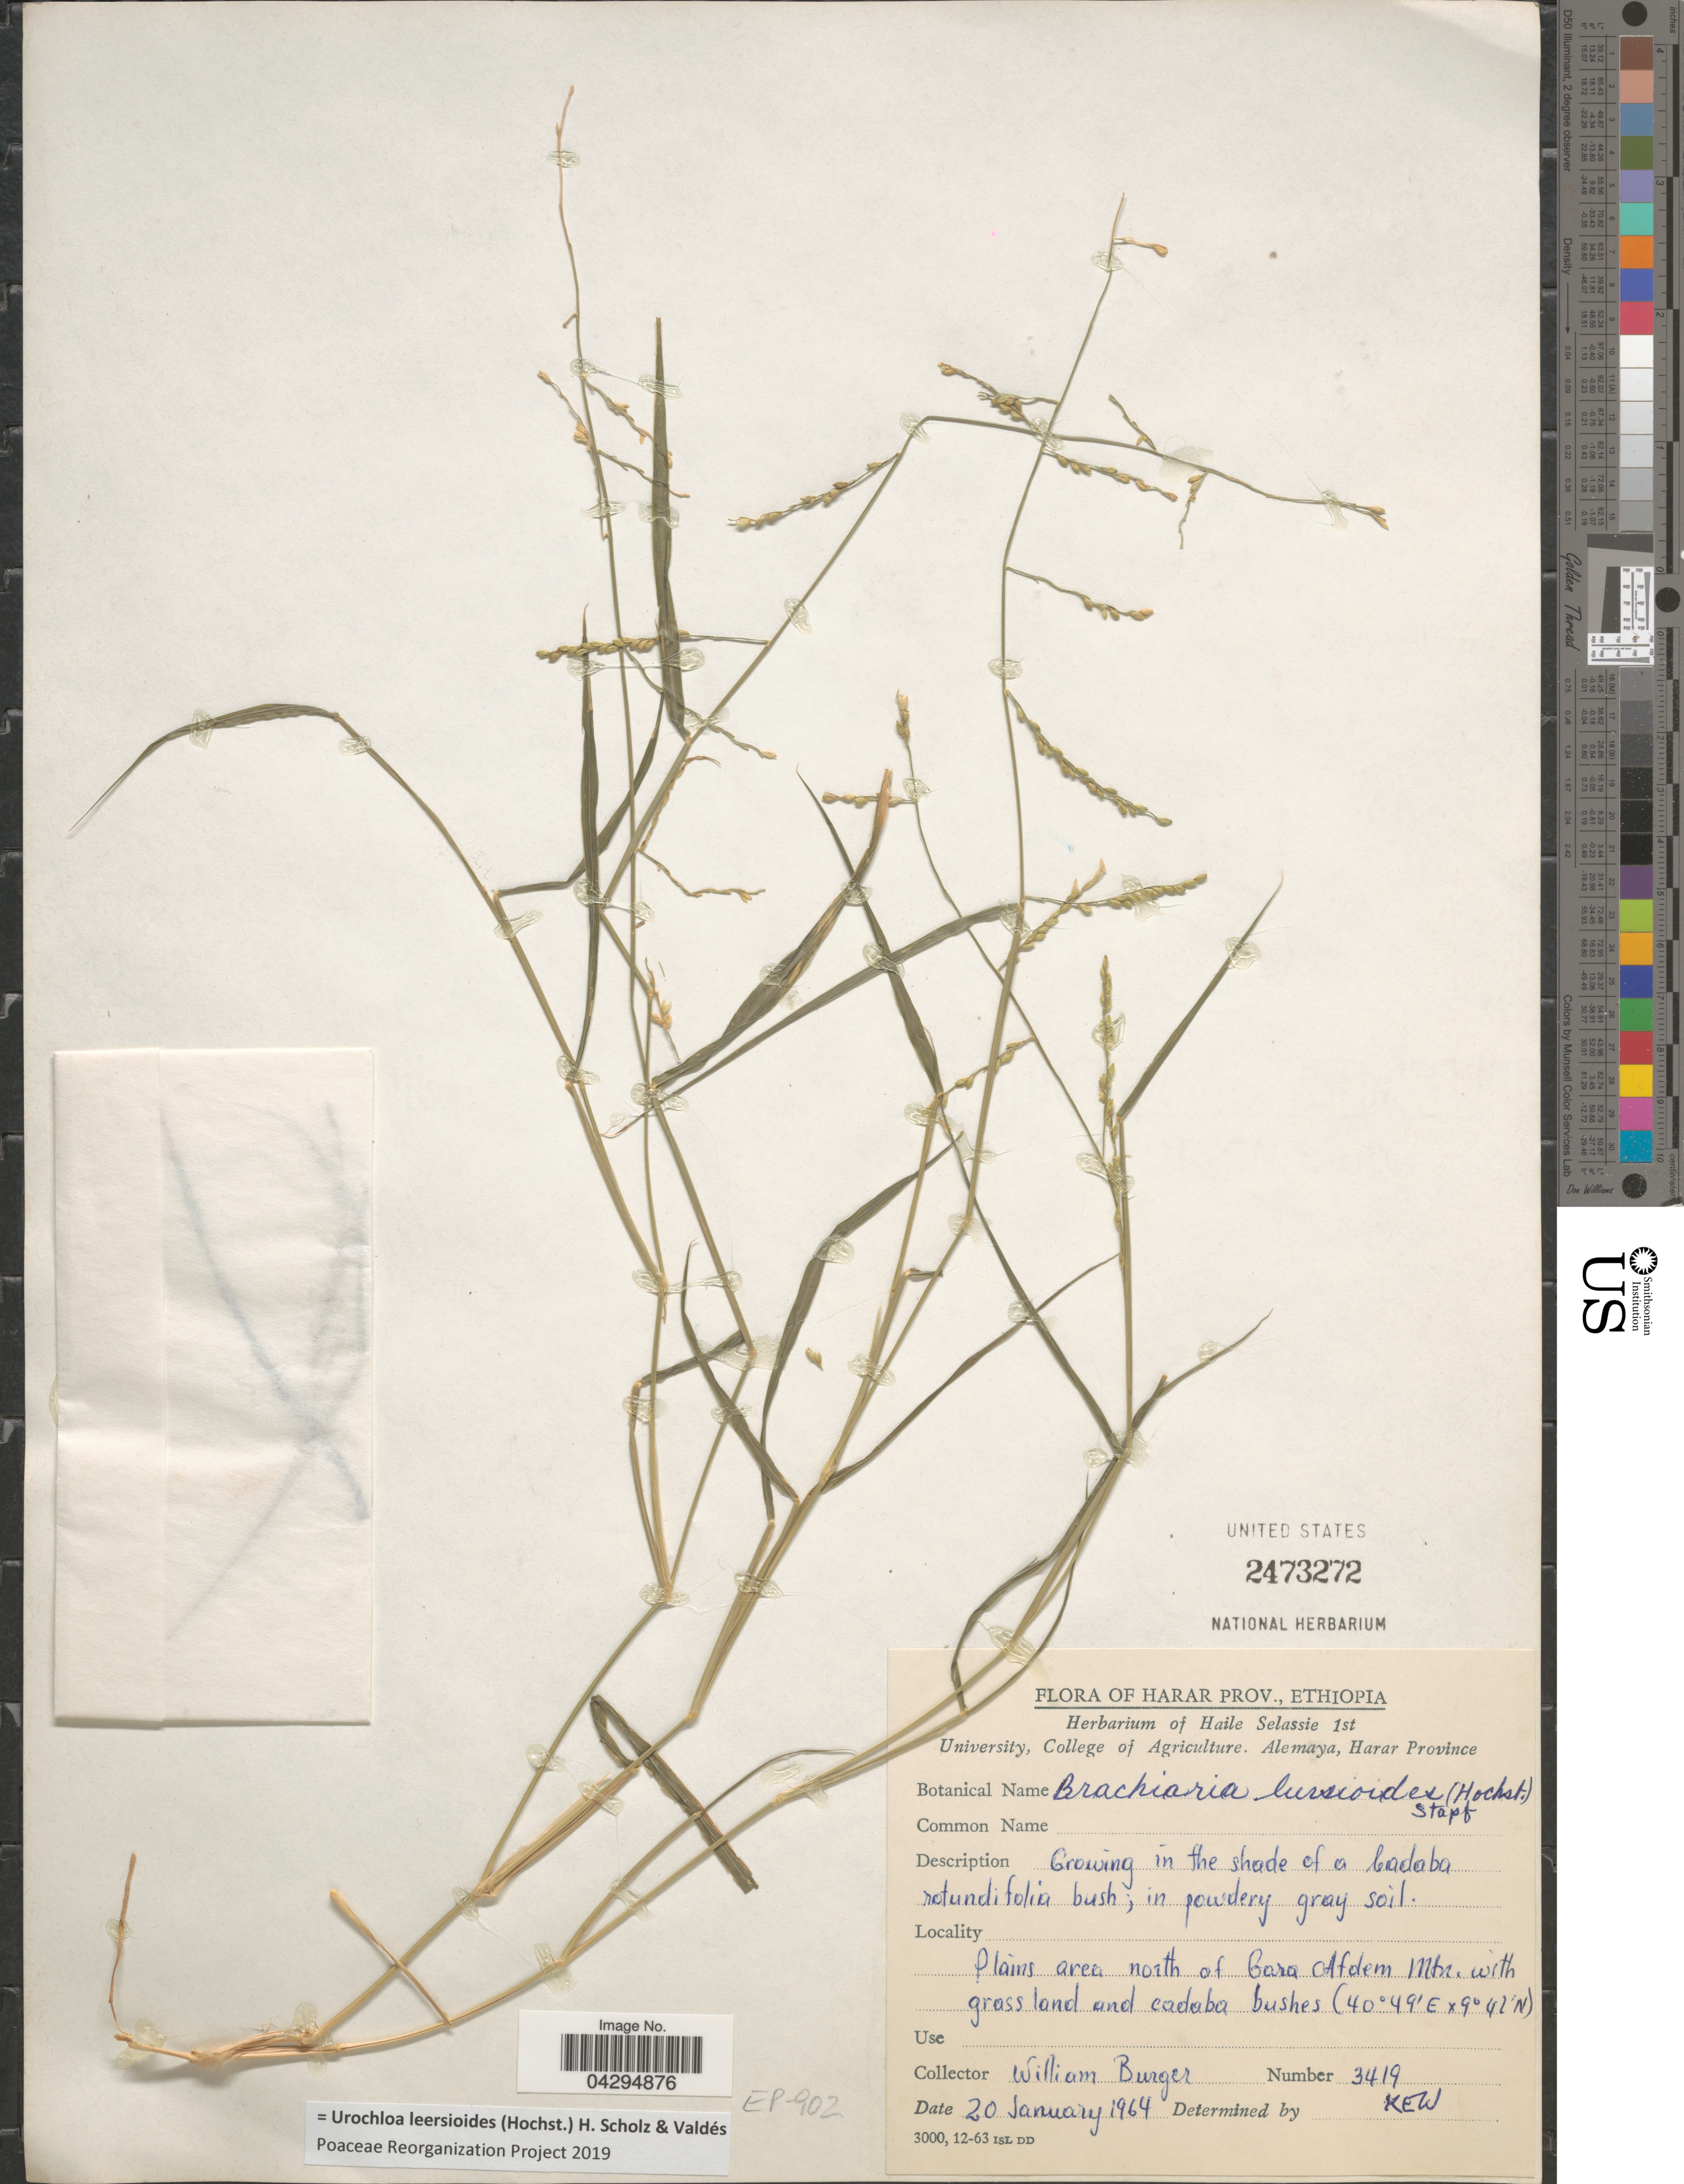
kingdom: Plantae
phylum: Tracheophyta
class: Liliopsida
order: Poales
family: Poaceae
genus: Urochloa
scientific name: Urochloa leersioides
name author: (Hochst.) H. Scholz & Valdés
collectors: W. Burger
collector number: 3419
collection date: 1964-01-20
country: Ethiopia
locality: Harar Prov. Plains area north of Gara Afdem Mtn.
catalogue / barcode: US 2473272